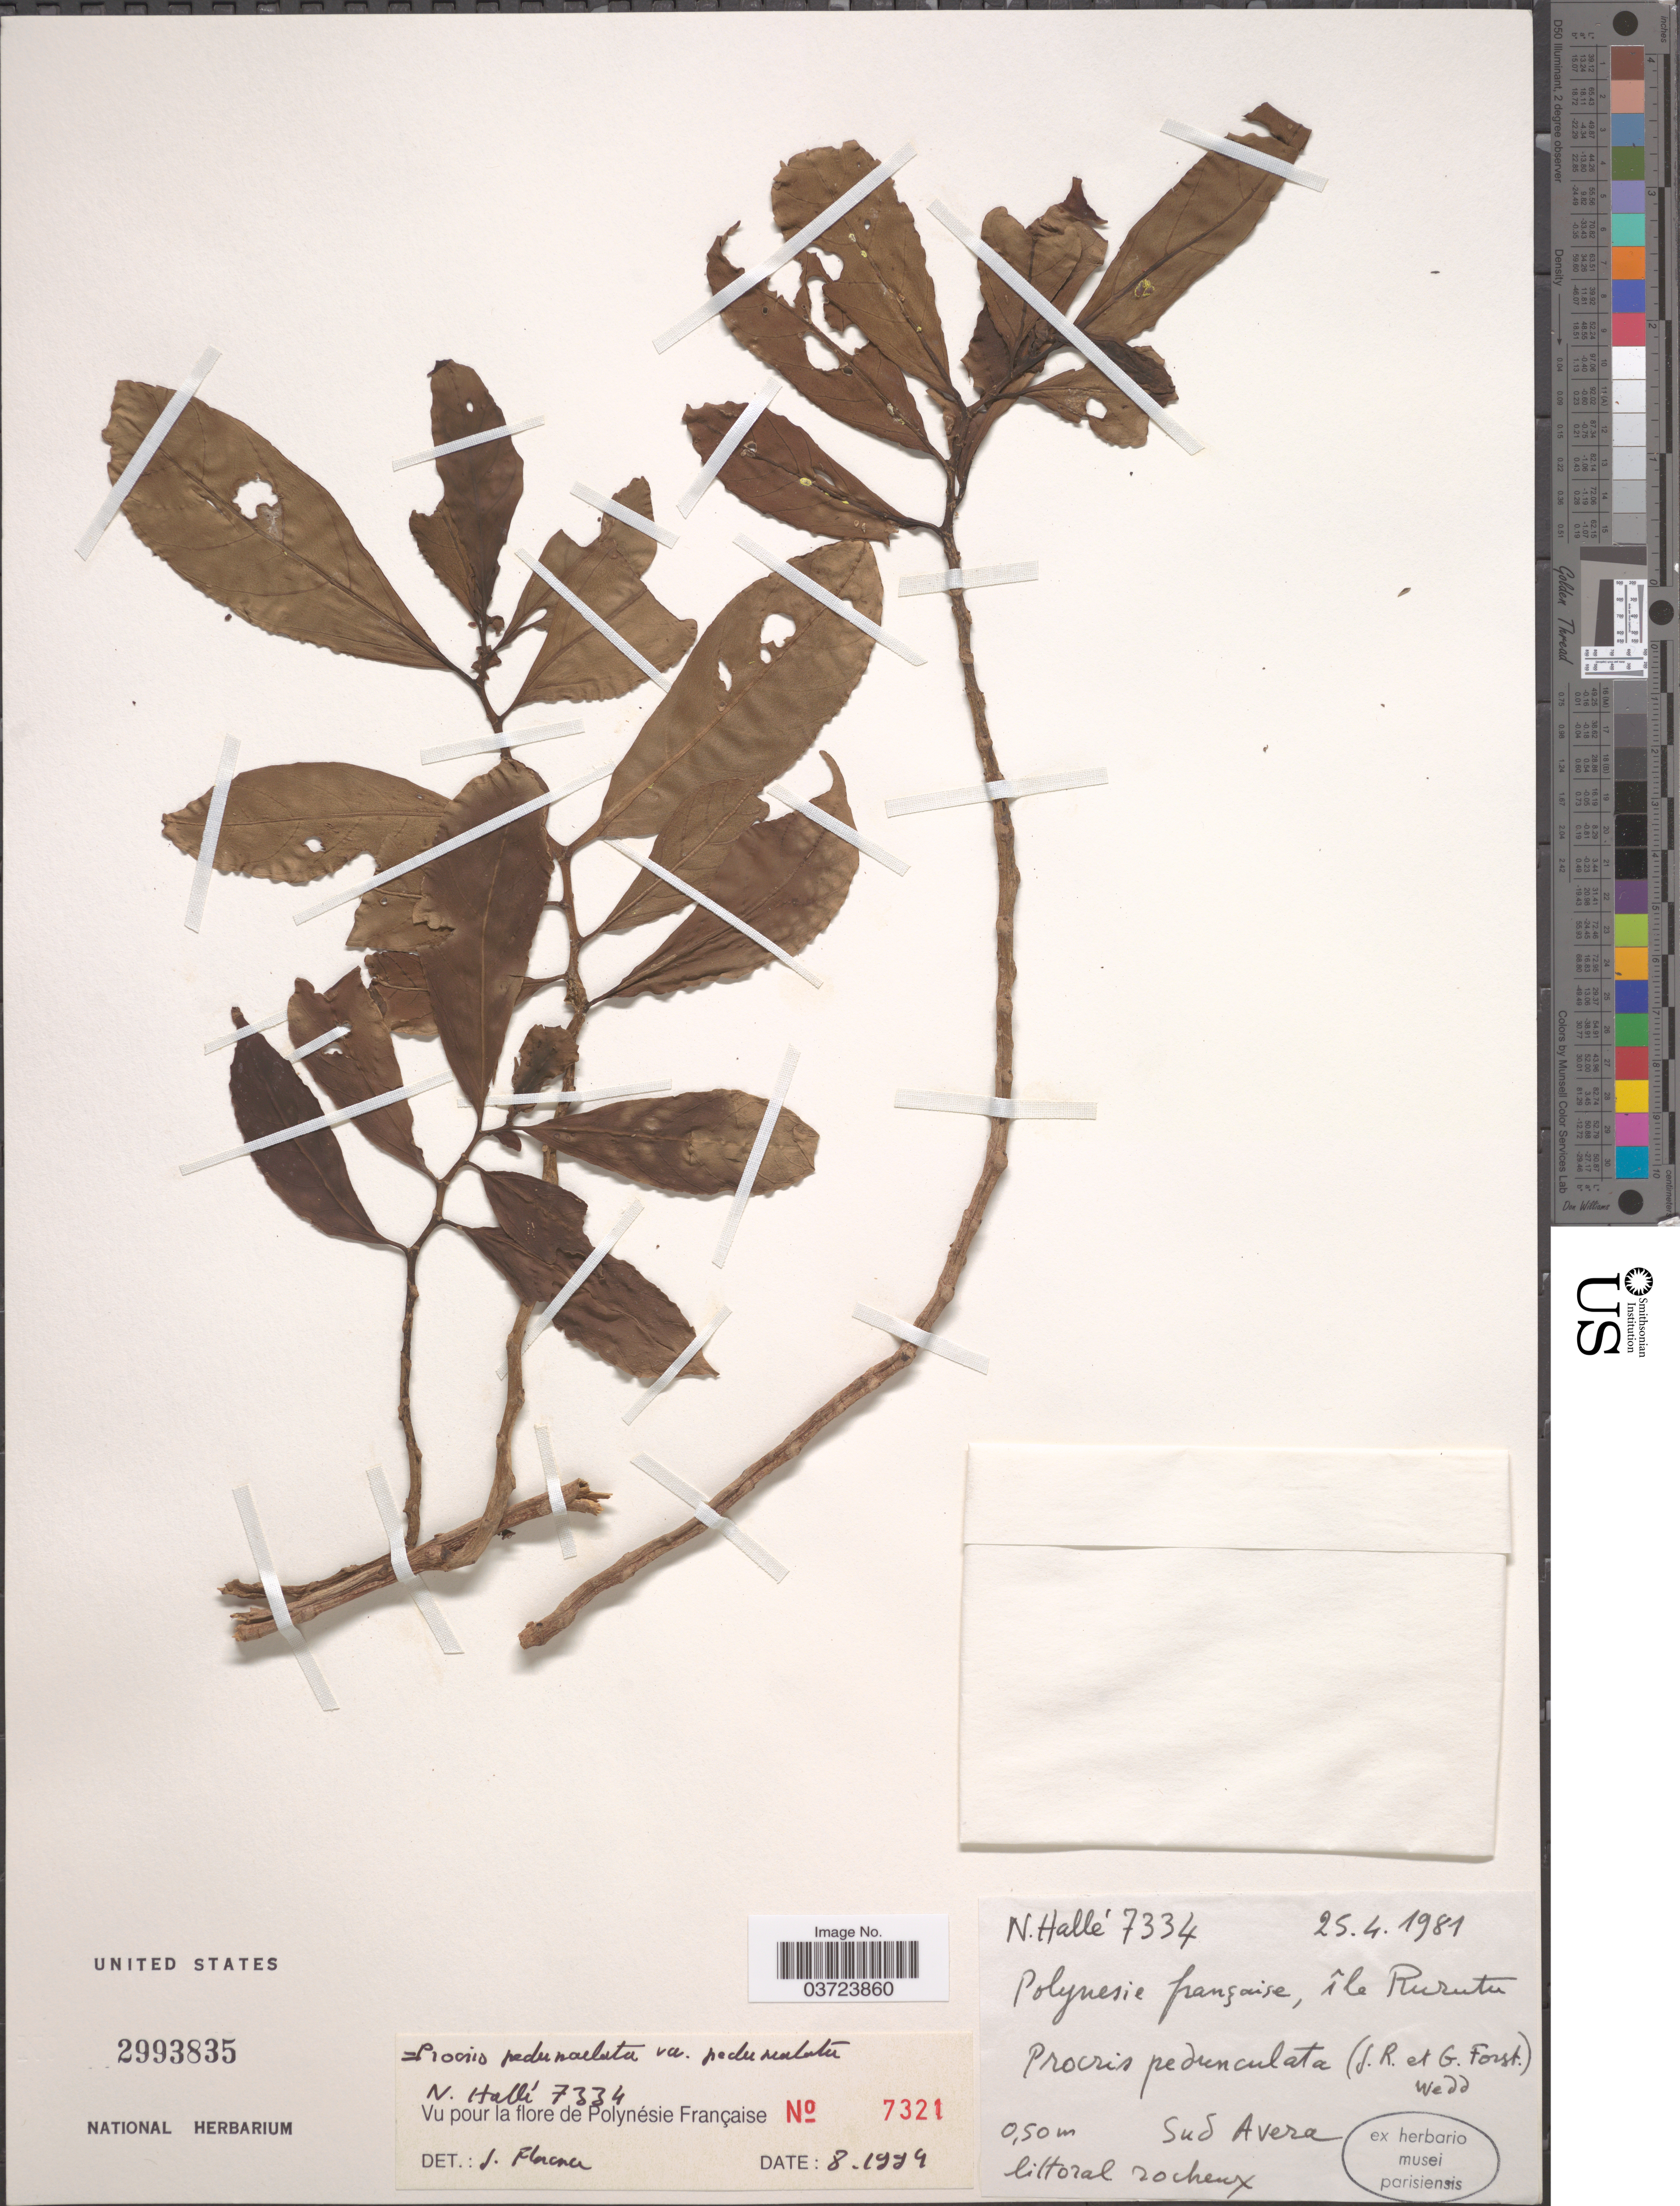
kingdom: Plantae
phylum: Tracheophyta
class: Magnoliopsida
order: Rosales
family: Urticaceae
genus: Procris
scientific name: Procris pedunculata var. pedunculata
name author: (J.R. Forst. & G. Forst.) Wedd.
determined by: Florence, J.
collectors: N. Hallé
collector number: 7334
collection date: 1981-04-25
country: French Polynesia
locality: Île Rurutu. Sud Avera.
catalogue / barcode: US 2993835